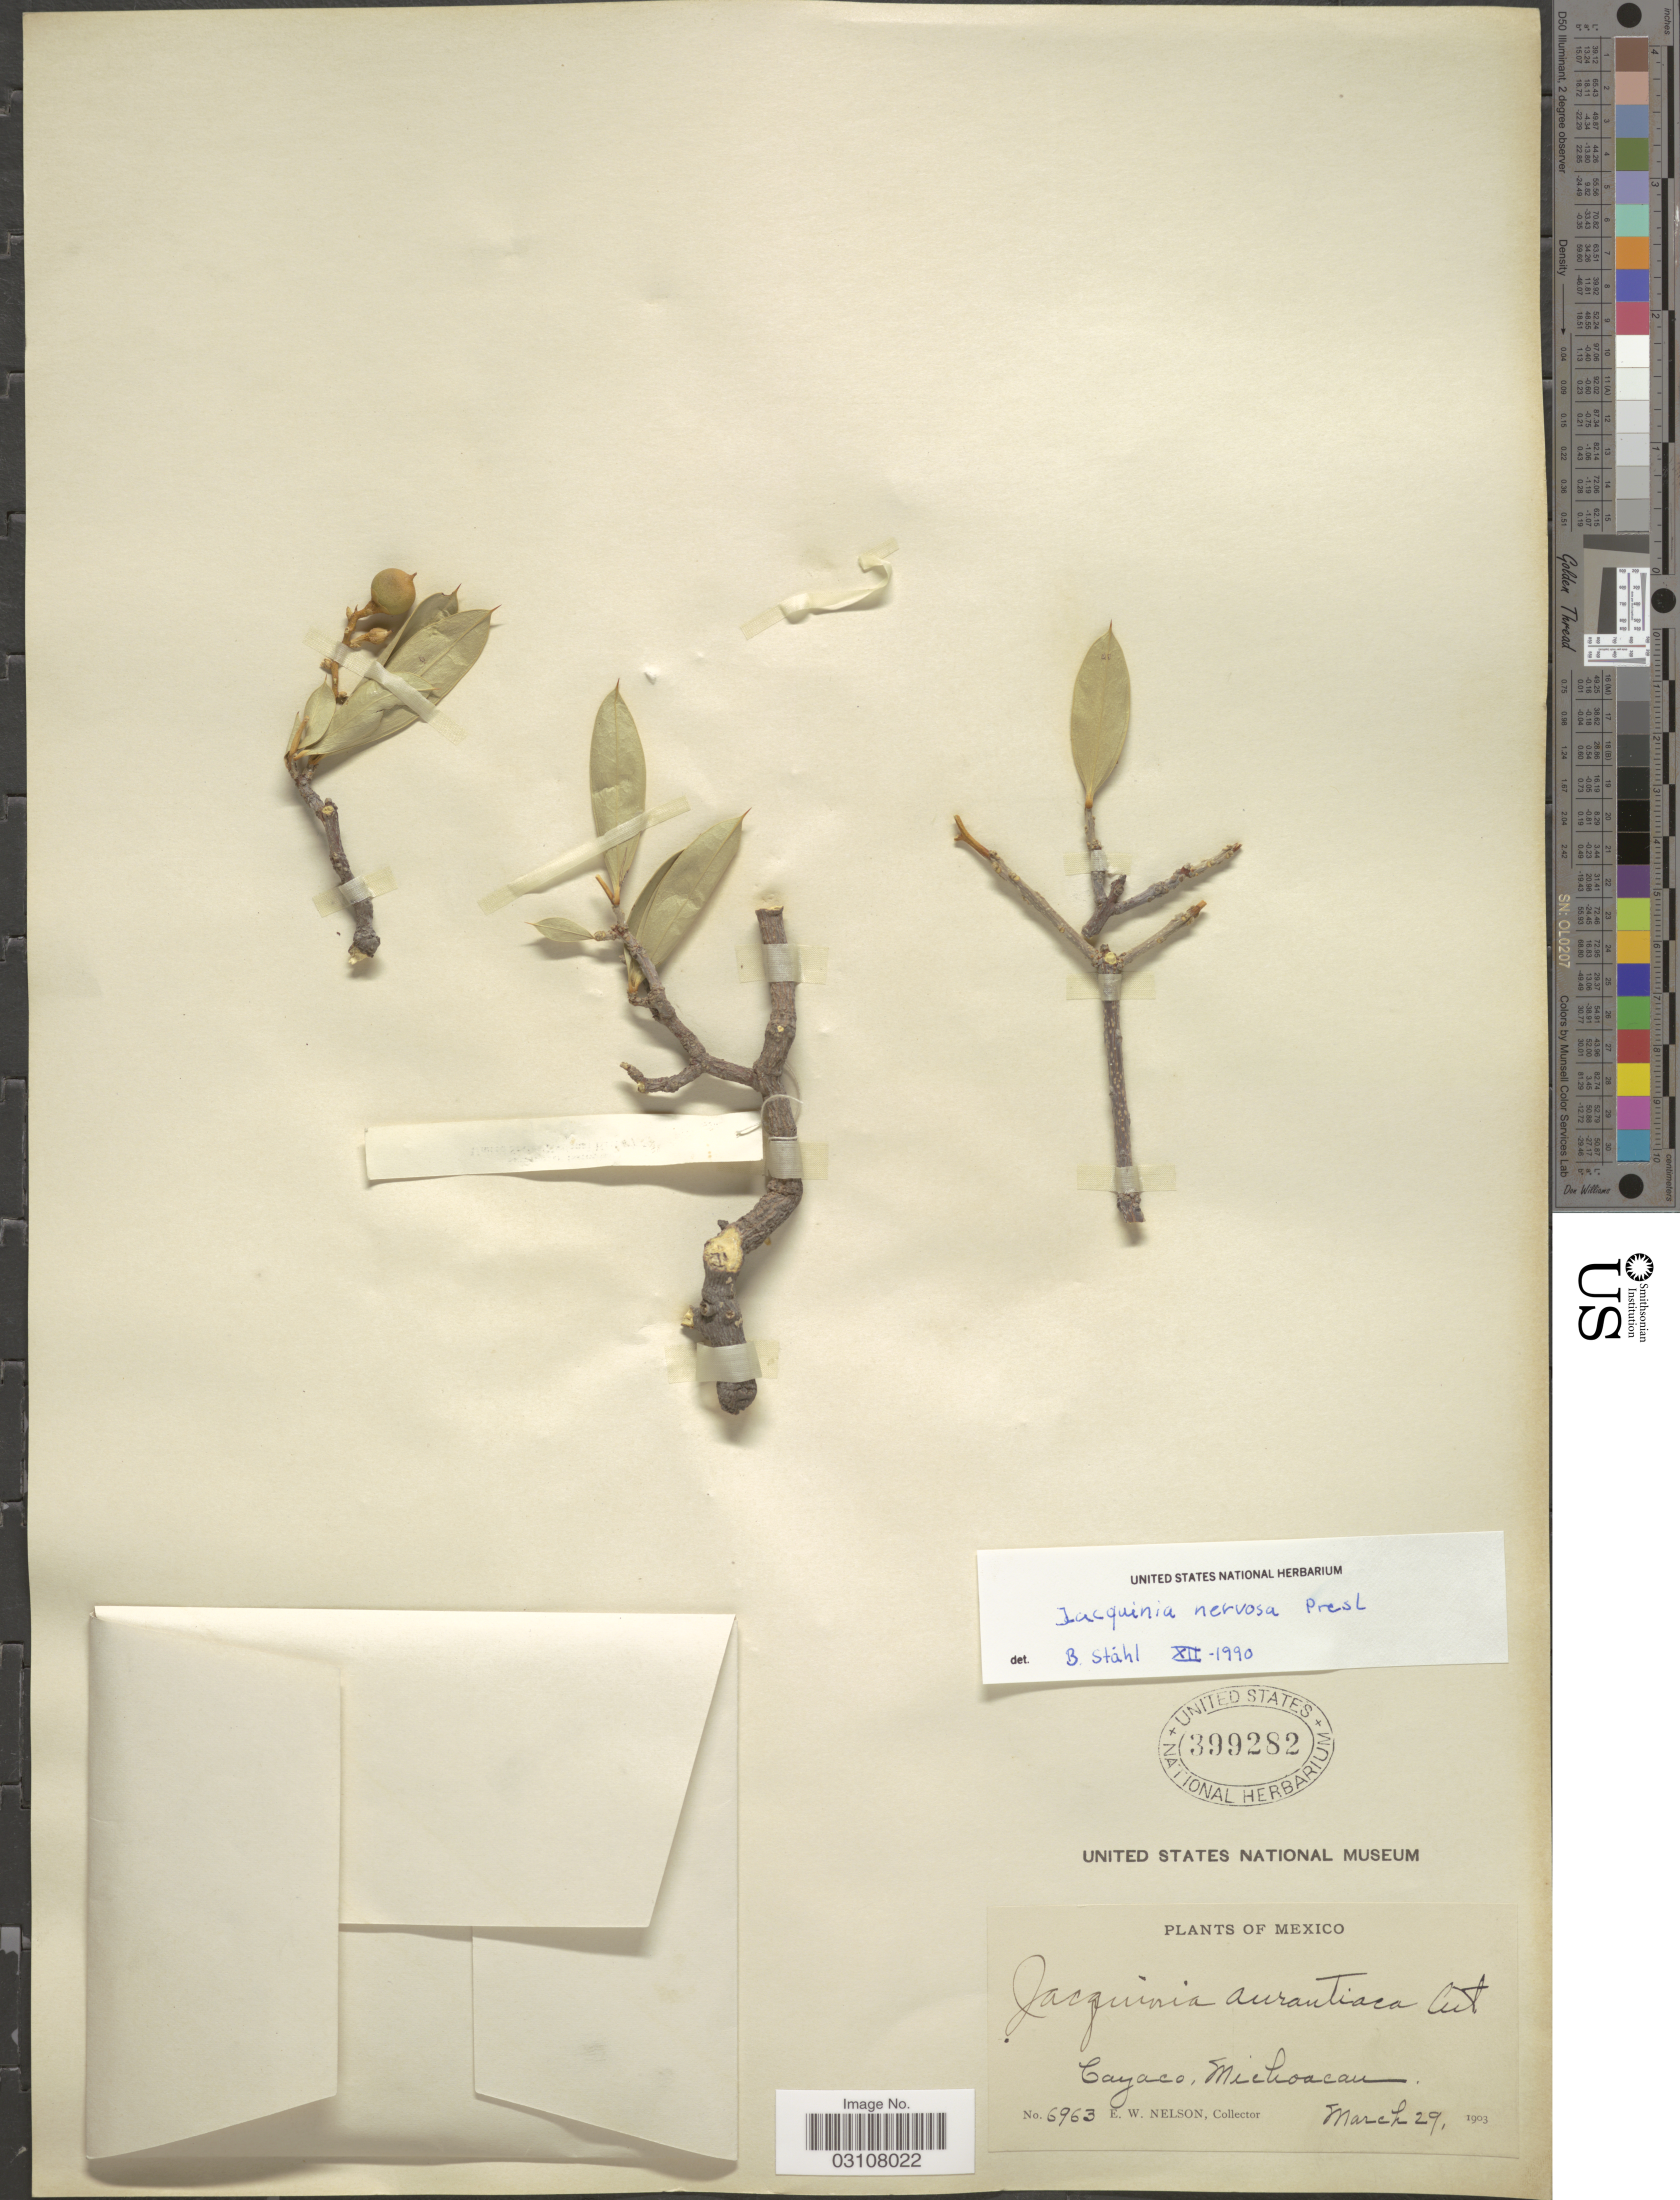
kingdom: Plantae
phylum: Tracheophyta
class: Magnoliopsida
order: Ericales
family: Primulaceae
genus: Jacquinia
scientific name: Jacquinia nervosa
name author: C. Presl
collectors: E. W. Nelson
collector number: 6963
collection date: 1903-03-29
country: Mexico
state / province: Michoacán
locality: Cayaco.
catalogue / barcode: US 399282